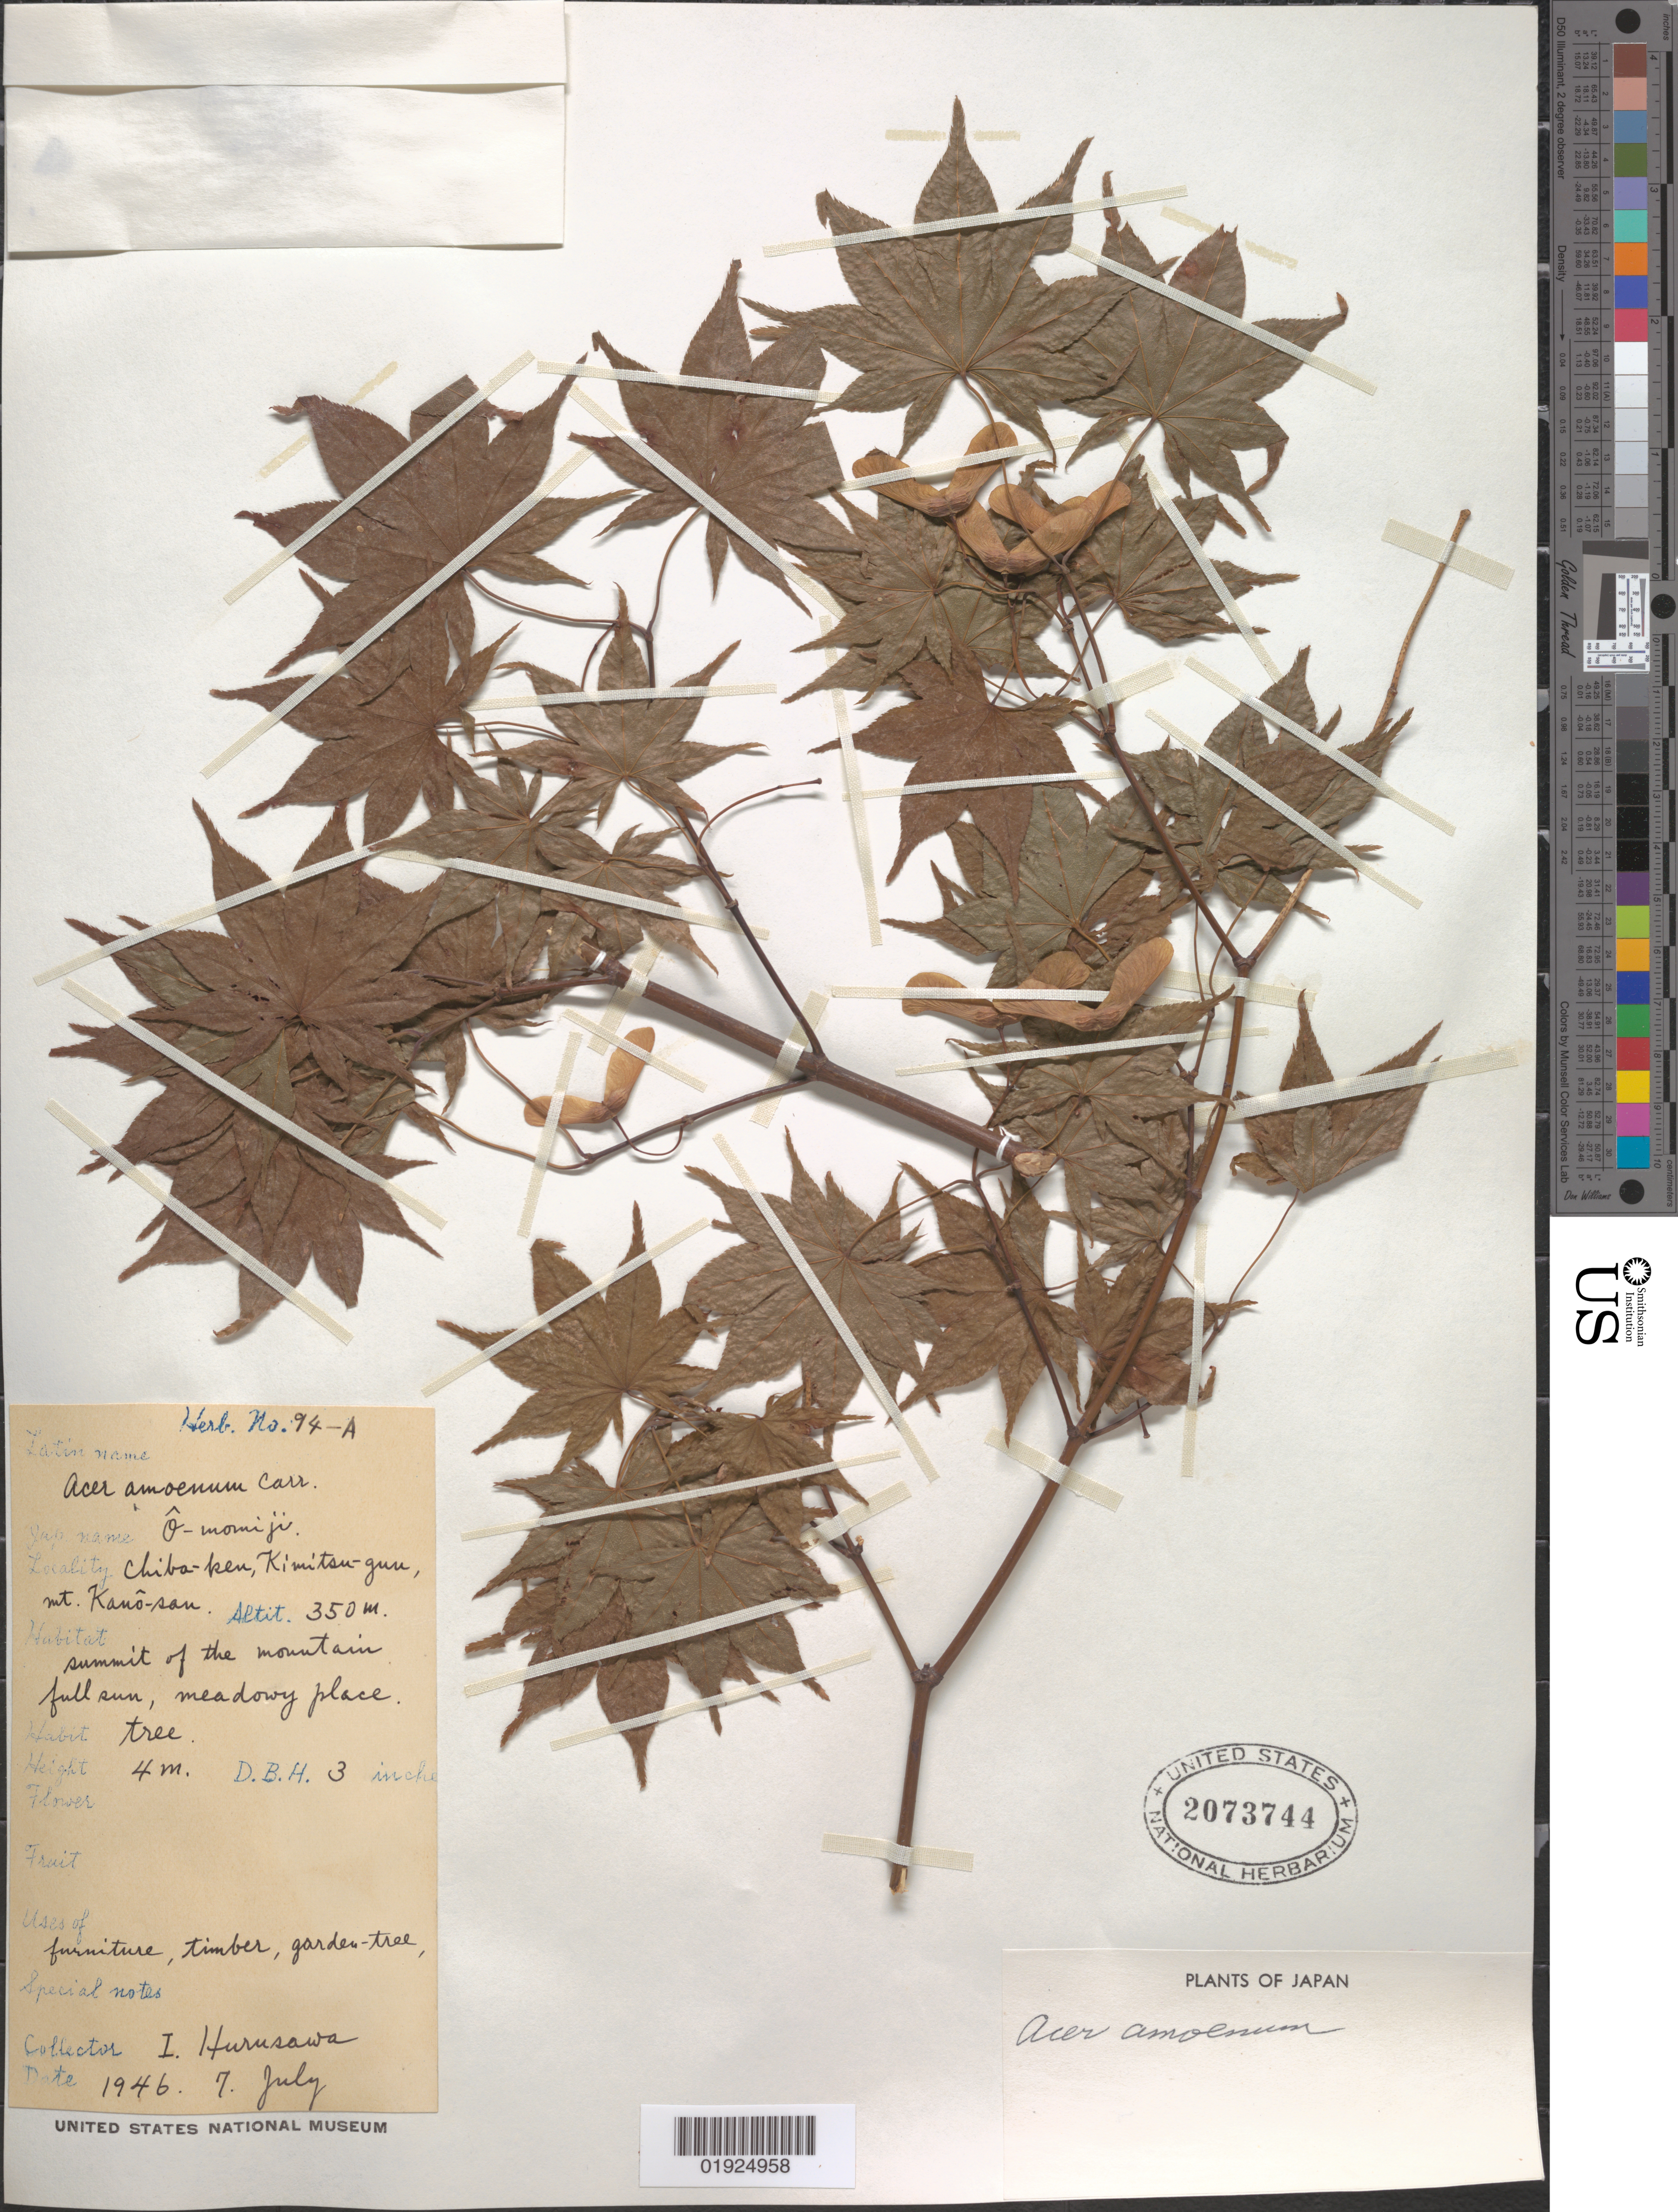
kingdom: Plantae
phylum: Tracheophyta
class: Magnoliopsida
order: Sapindales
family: Sapindaceae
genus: Acer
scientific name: Acer palmatum var. amoenum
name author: (Carrière) Ohwi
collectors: I. Hurusawa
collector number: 94-A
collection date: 1946-07-07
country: Japan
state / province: Tiba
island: Honshu I.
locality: Chiba-ken, Kimitsu-gun, Mt. Kanô-san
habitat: Summit of mountain, full sun, meadowy place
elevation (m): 350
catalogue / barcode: US 2073744